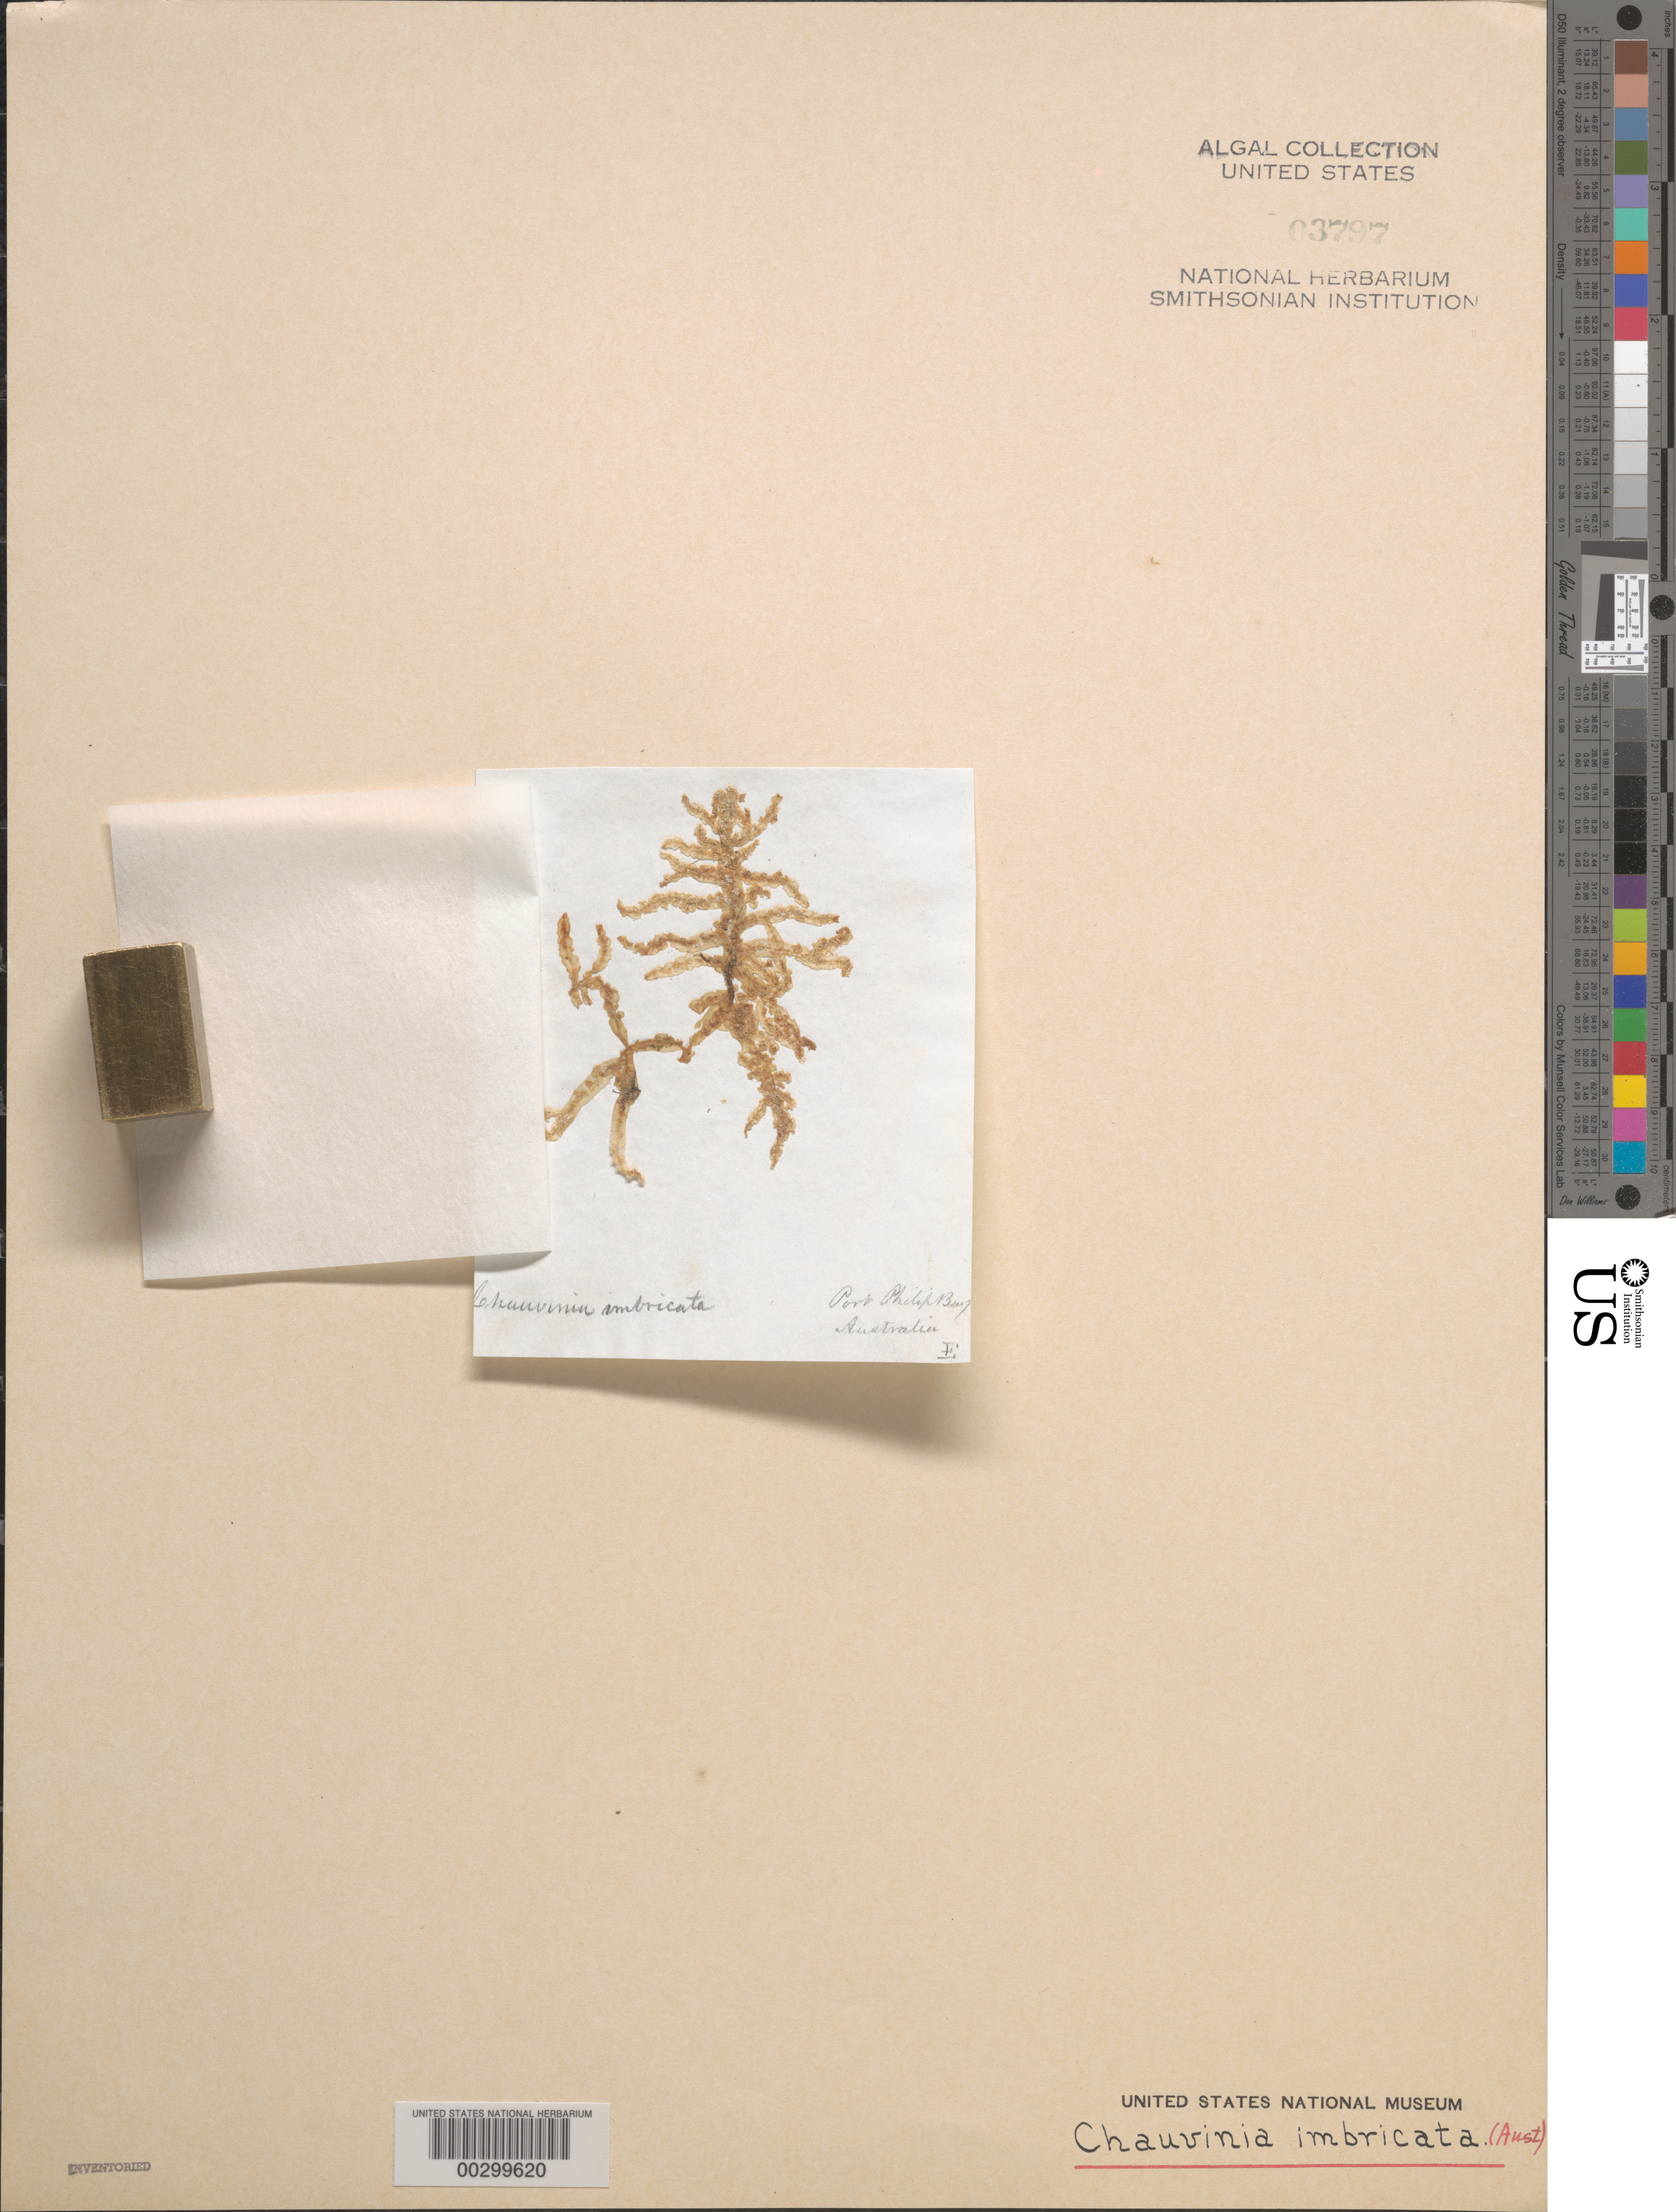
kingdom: Plantae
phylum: Rhodophyta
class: Florideophyceae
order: Ceramiales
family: Delesseriaceae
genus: Phitymophora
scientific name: Phitymophora amansioides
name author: Womersley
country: Australia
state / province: Victoria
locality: Port Phillip Bay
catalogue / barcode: US 3797